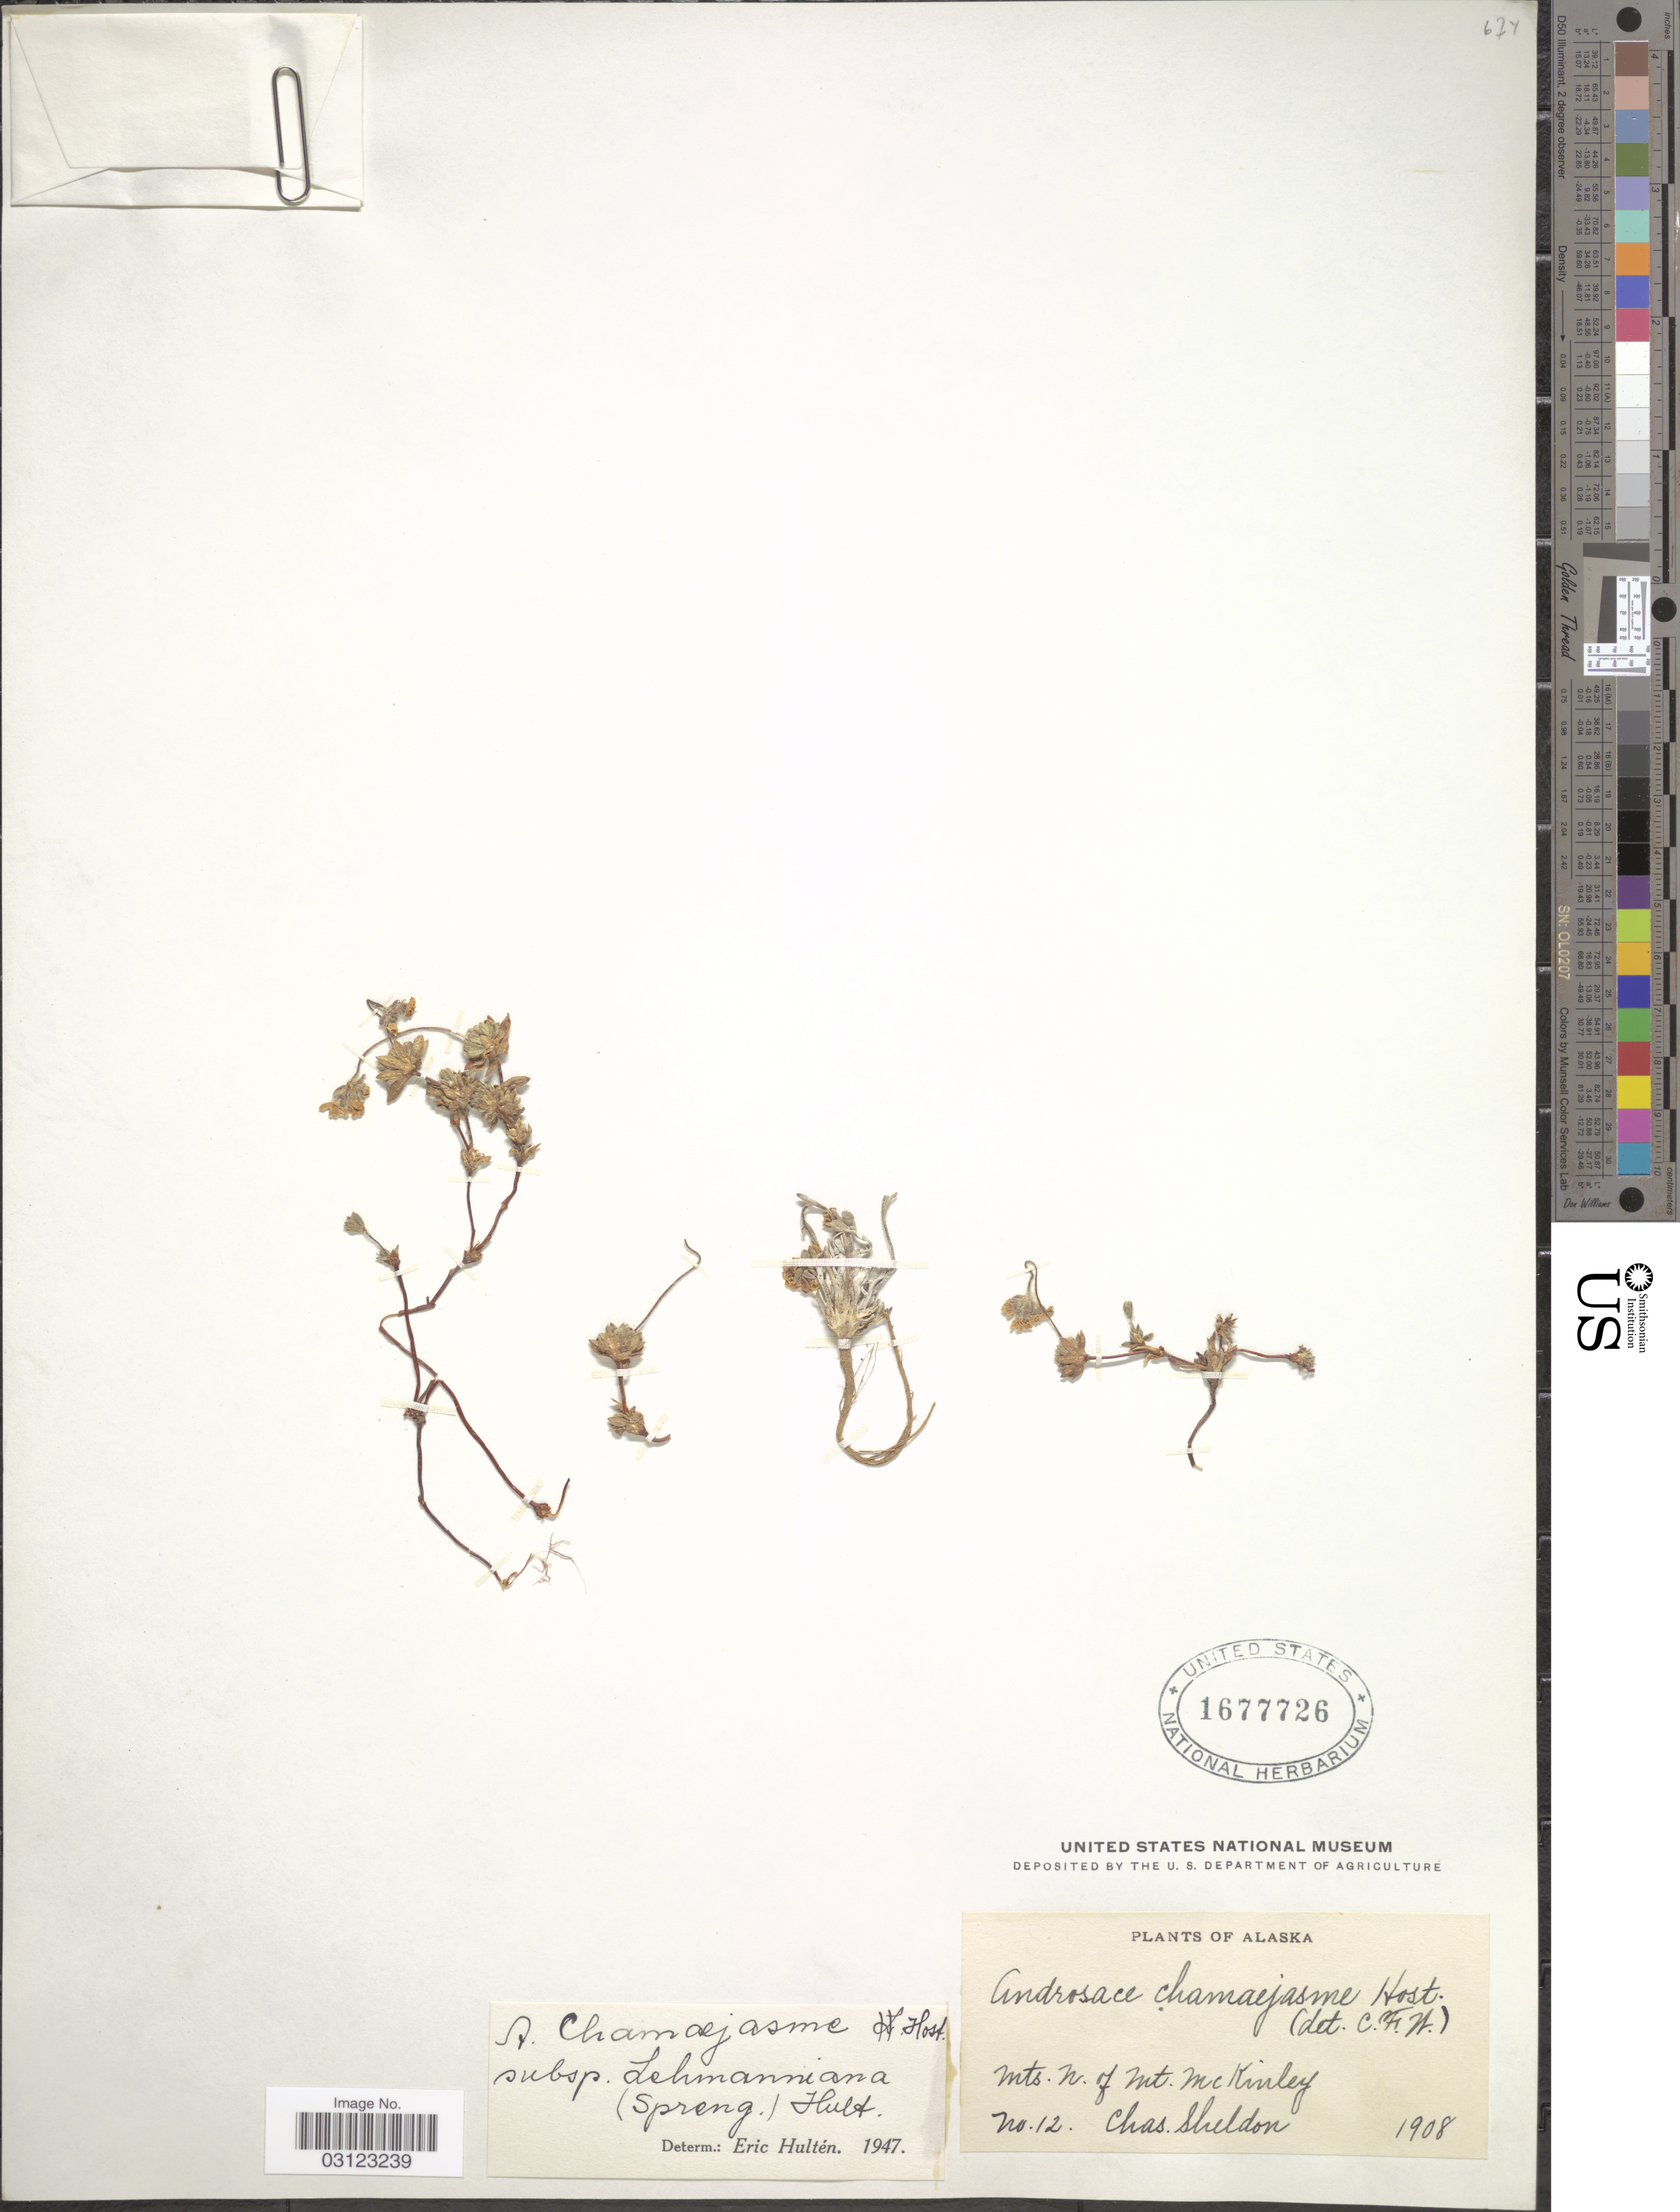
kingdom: Plantae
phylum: Tracheophyta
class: Magnoliopsida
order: Ericales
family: Primulaceae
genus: Androsace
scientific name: Androsace chamaejasme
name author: Wulfen ex Host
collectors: C. S. Sheldon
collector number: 12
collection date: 1908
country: United States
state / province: Alaska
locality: Mts. N. of Mt. McKinley.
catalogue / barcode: US 1677726